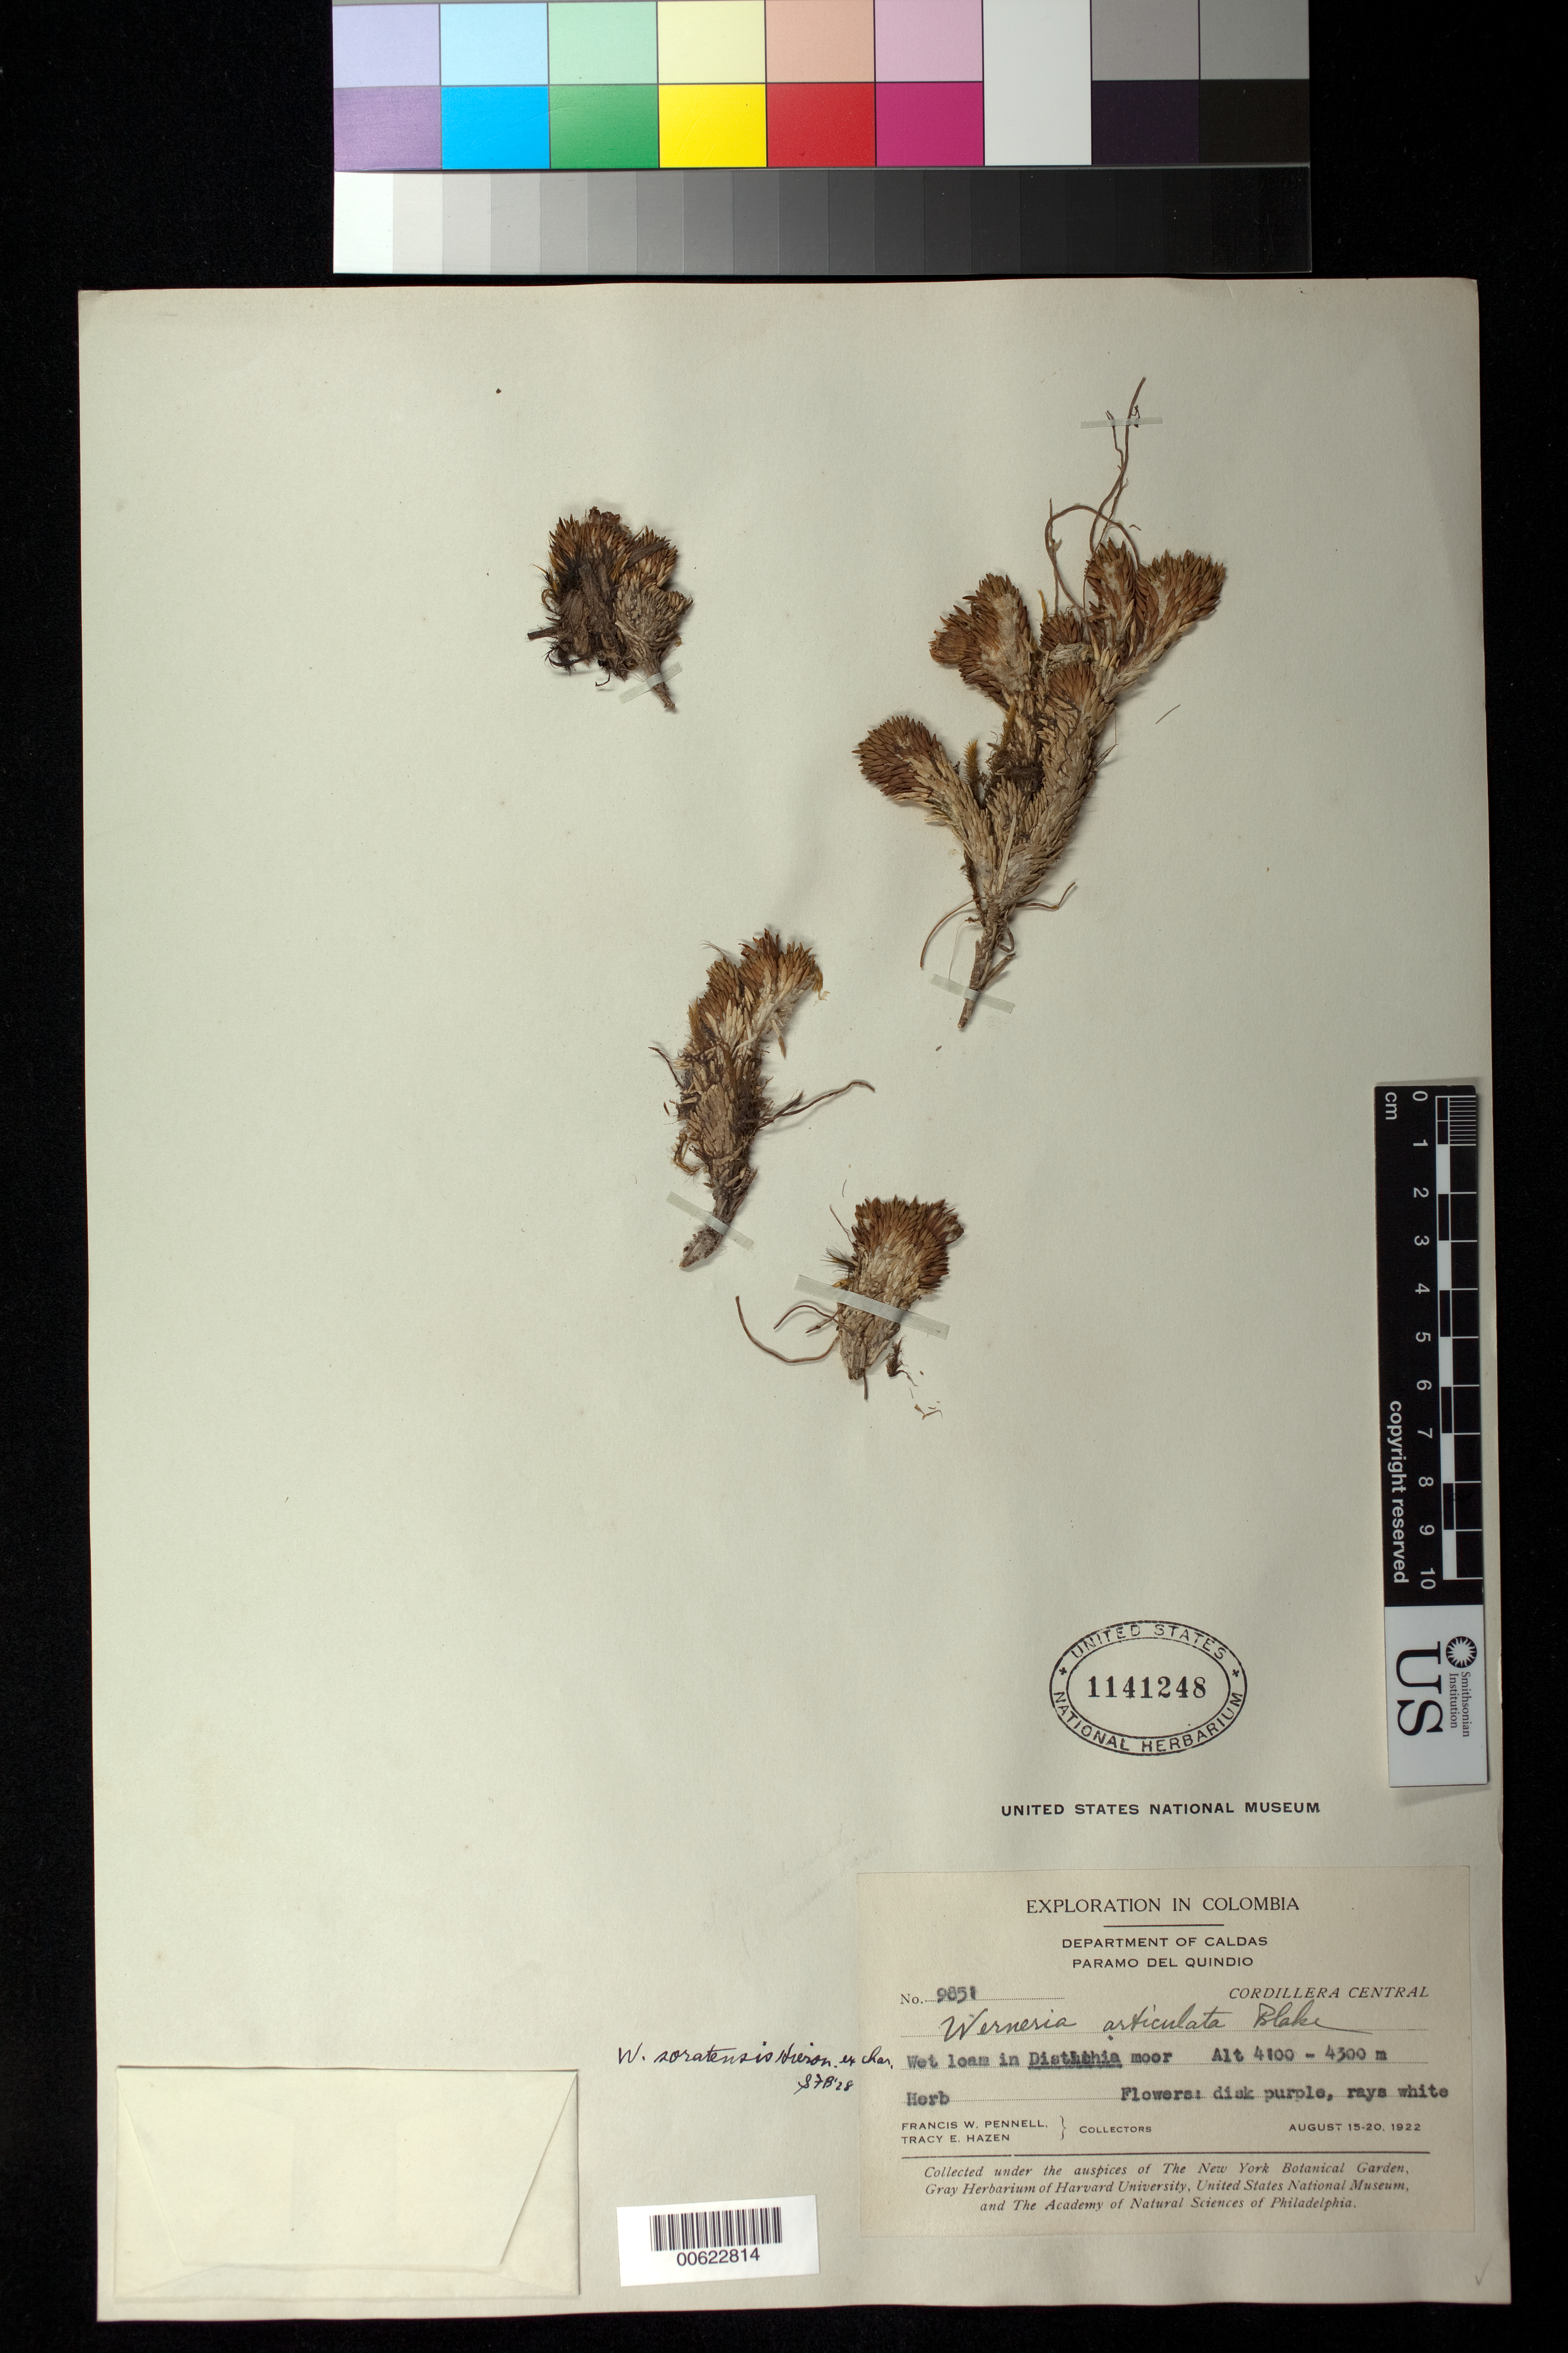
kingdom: Plantae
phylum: Tracheophyta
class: Magnoliopsida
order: Asterales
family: Asteraceae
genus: Xenophyllum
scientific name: Xenophyllum humile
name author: (Kunth) V.A. Funk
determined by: Funk, Vicki A., (BOT), Smithsonian Institution - National Museum of Natural History (UNITED STATES)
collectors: F. W. Pennell & T. E. Hazen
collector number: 9851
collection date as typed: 15-Aug-22 to 20-Aug-22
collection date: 1922-08-15/1922-08-20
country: Colombia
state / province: Risaralda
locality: Cordillera Central. Páramo del Quindio (div1 formerly Caldas)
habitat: Wet loam in Distichia moor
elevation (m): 4100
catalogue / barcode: US 1141248